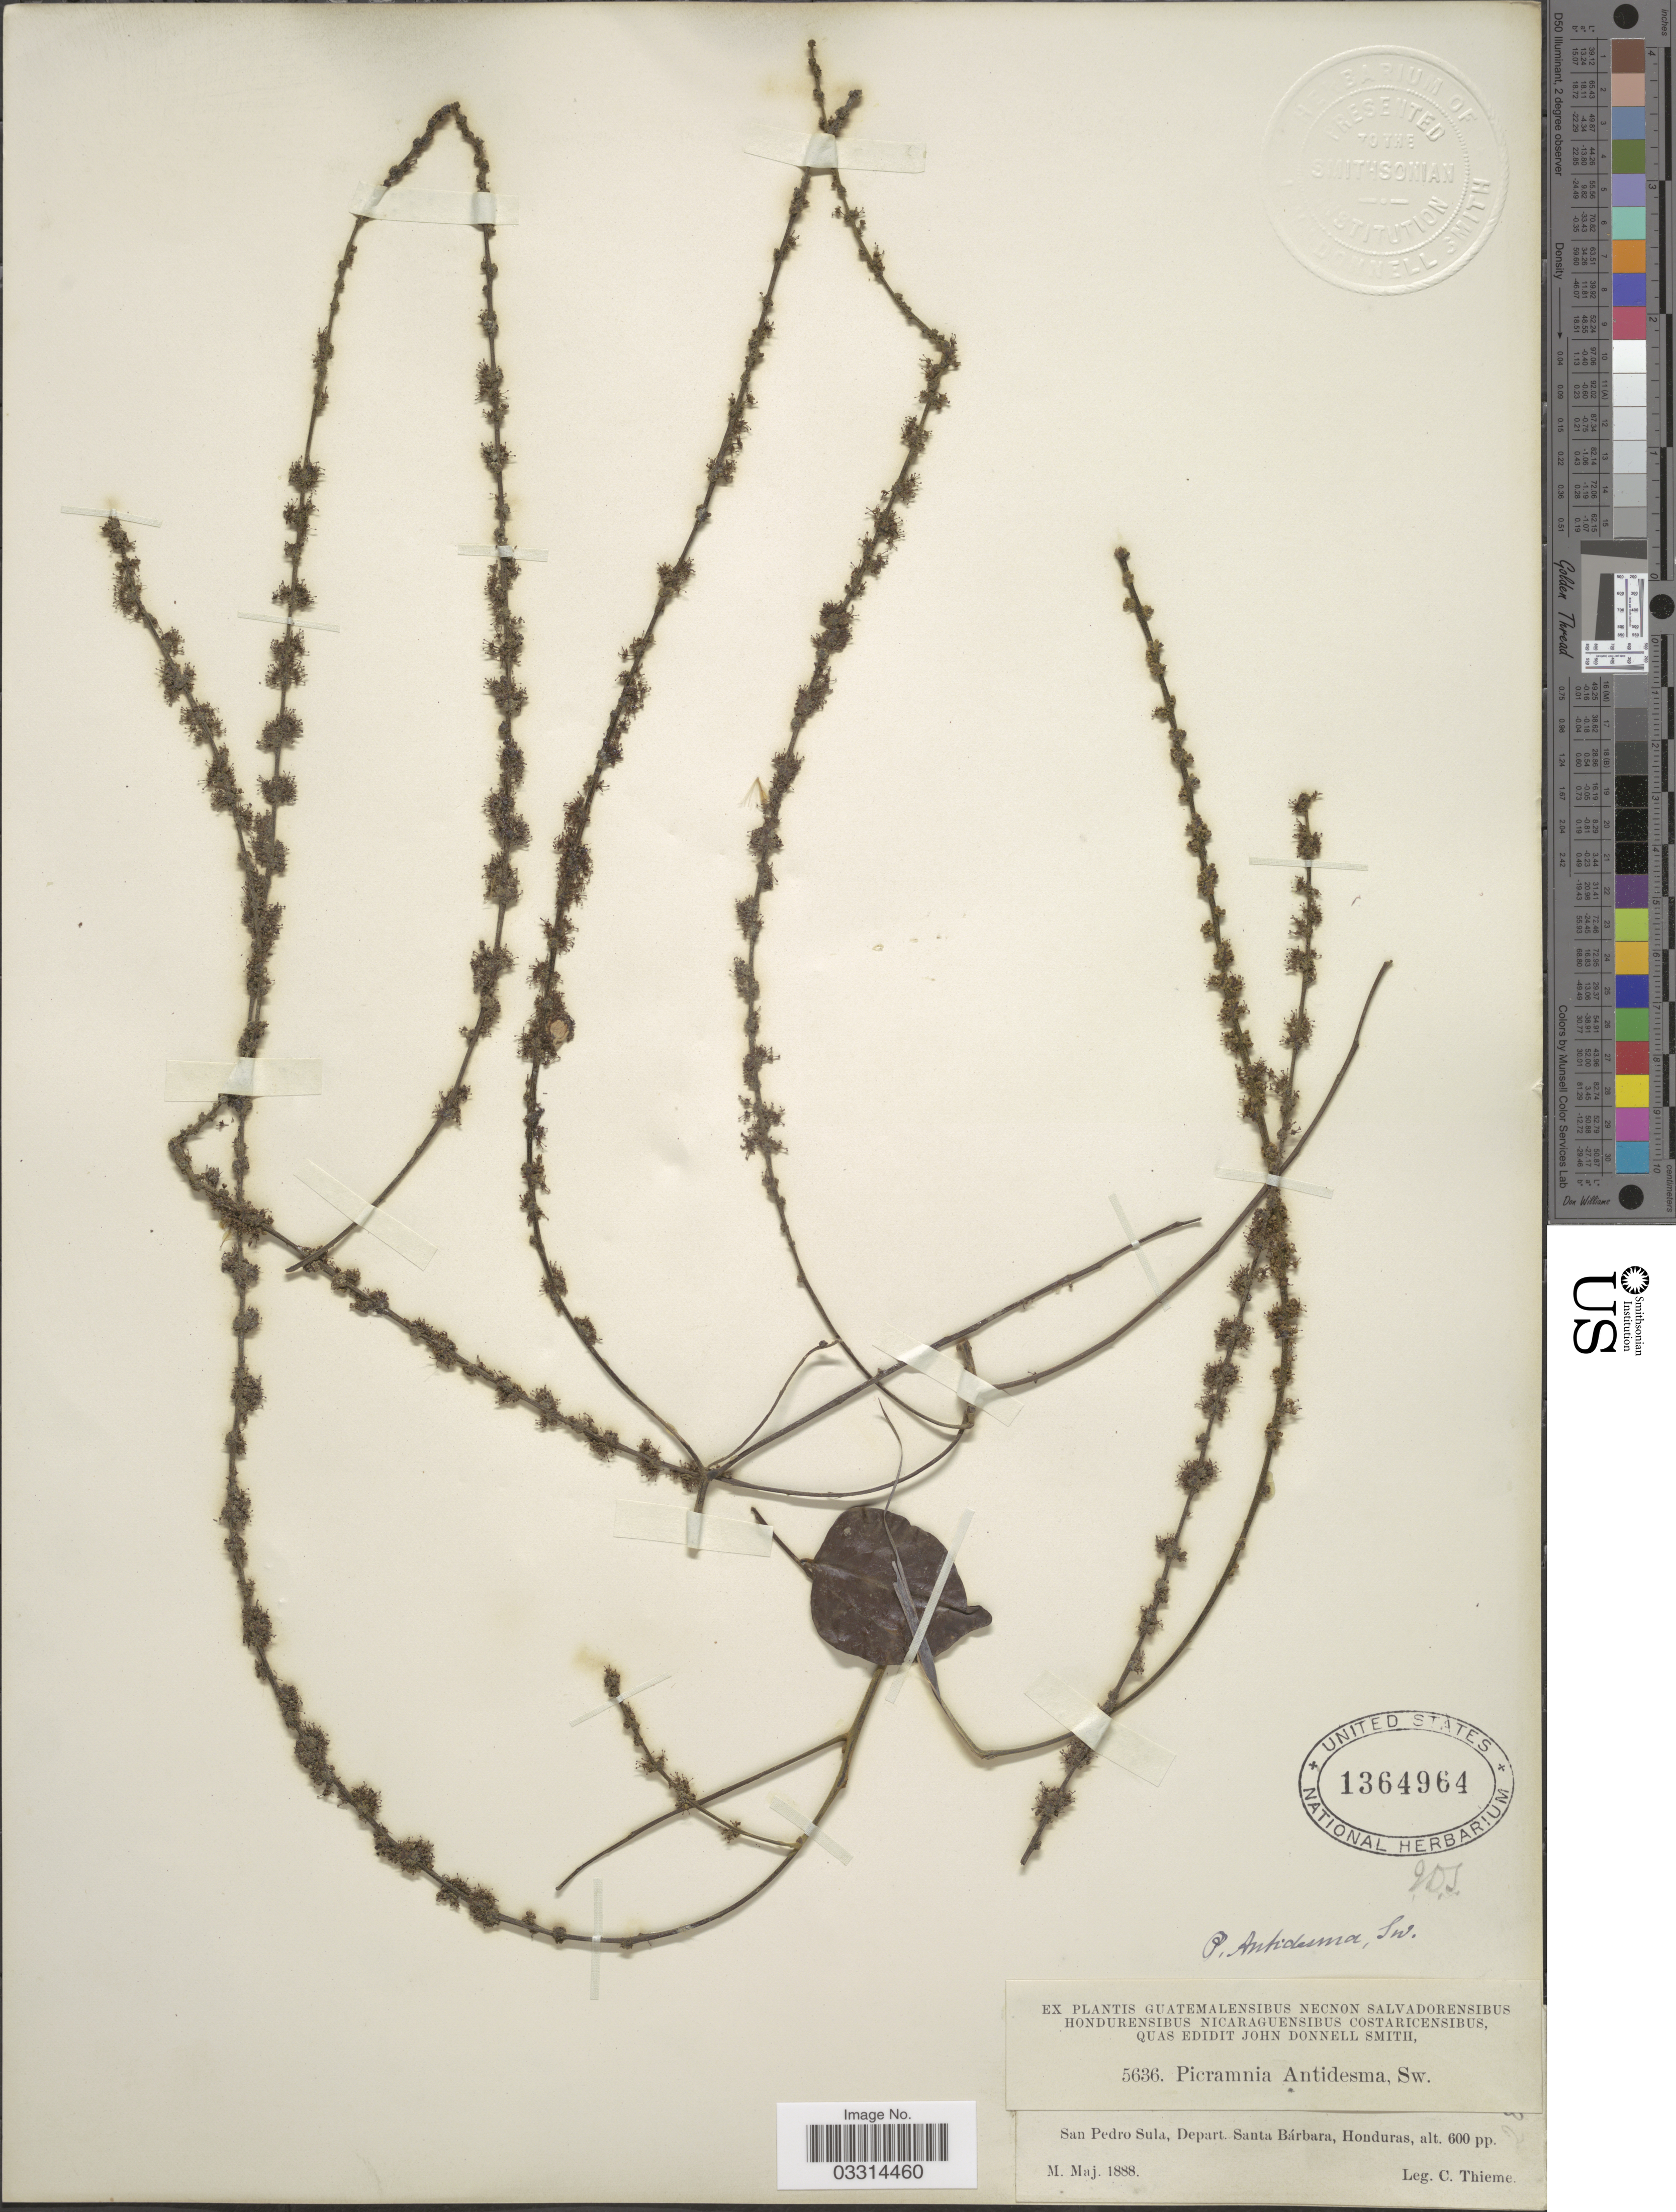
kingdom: Plantae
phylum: Tracheophyta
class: Magnoliopsida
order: Picramniales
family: Picramniaceae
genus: Picramnia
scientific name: Picramnia antidesma subsp. antidesma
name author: Sw.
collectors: C. Thieme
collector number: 5636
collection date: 1888-05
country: Honduras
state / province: Santa Bárbara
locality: San Pedro Sula, Depart. Santa Bárbara.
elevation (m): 183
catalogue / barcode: US 1364964